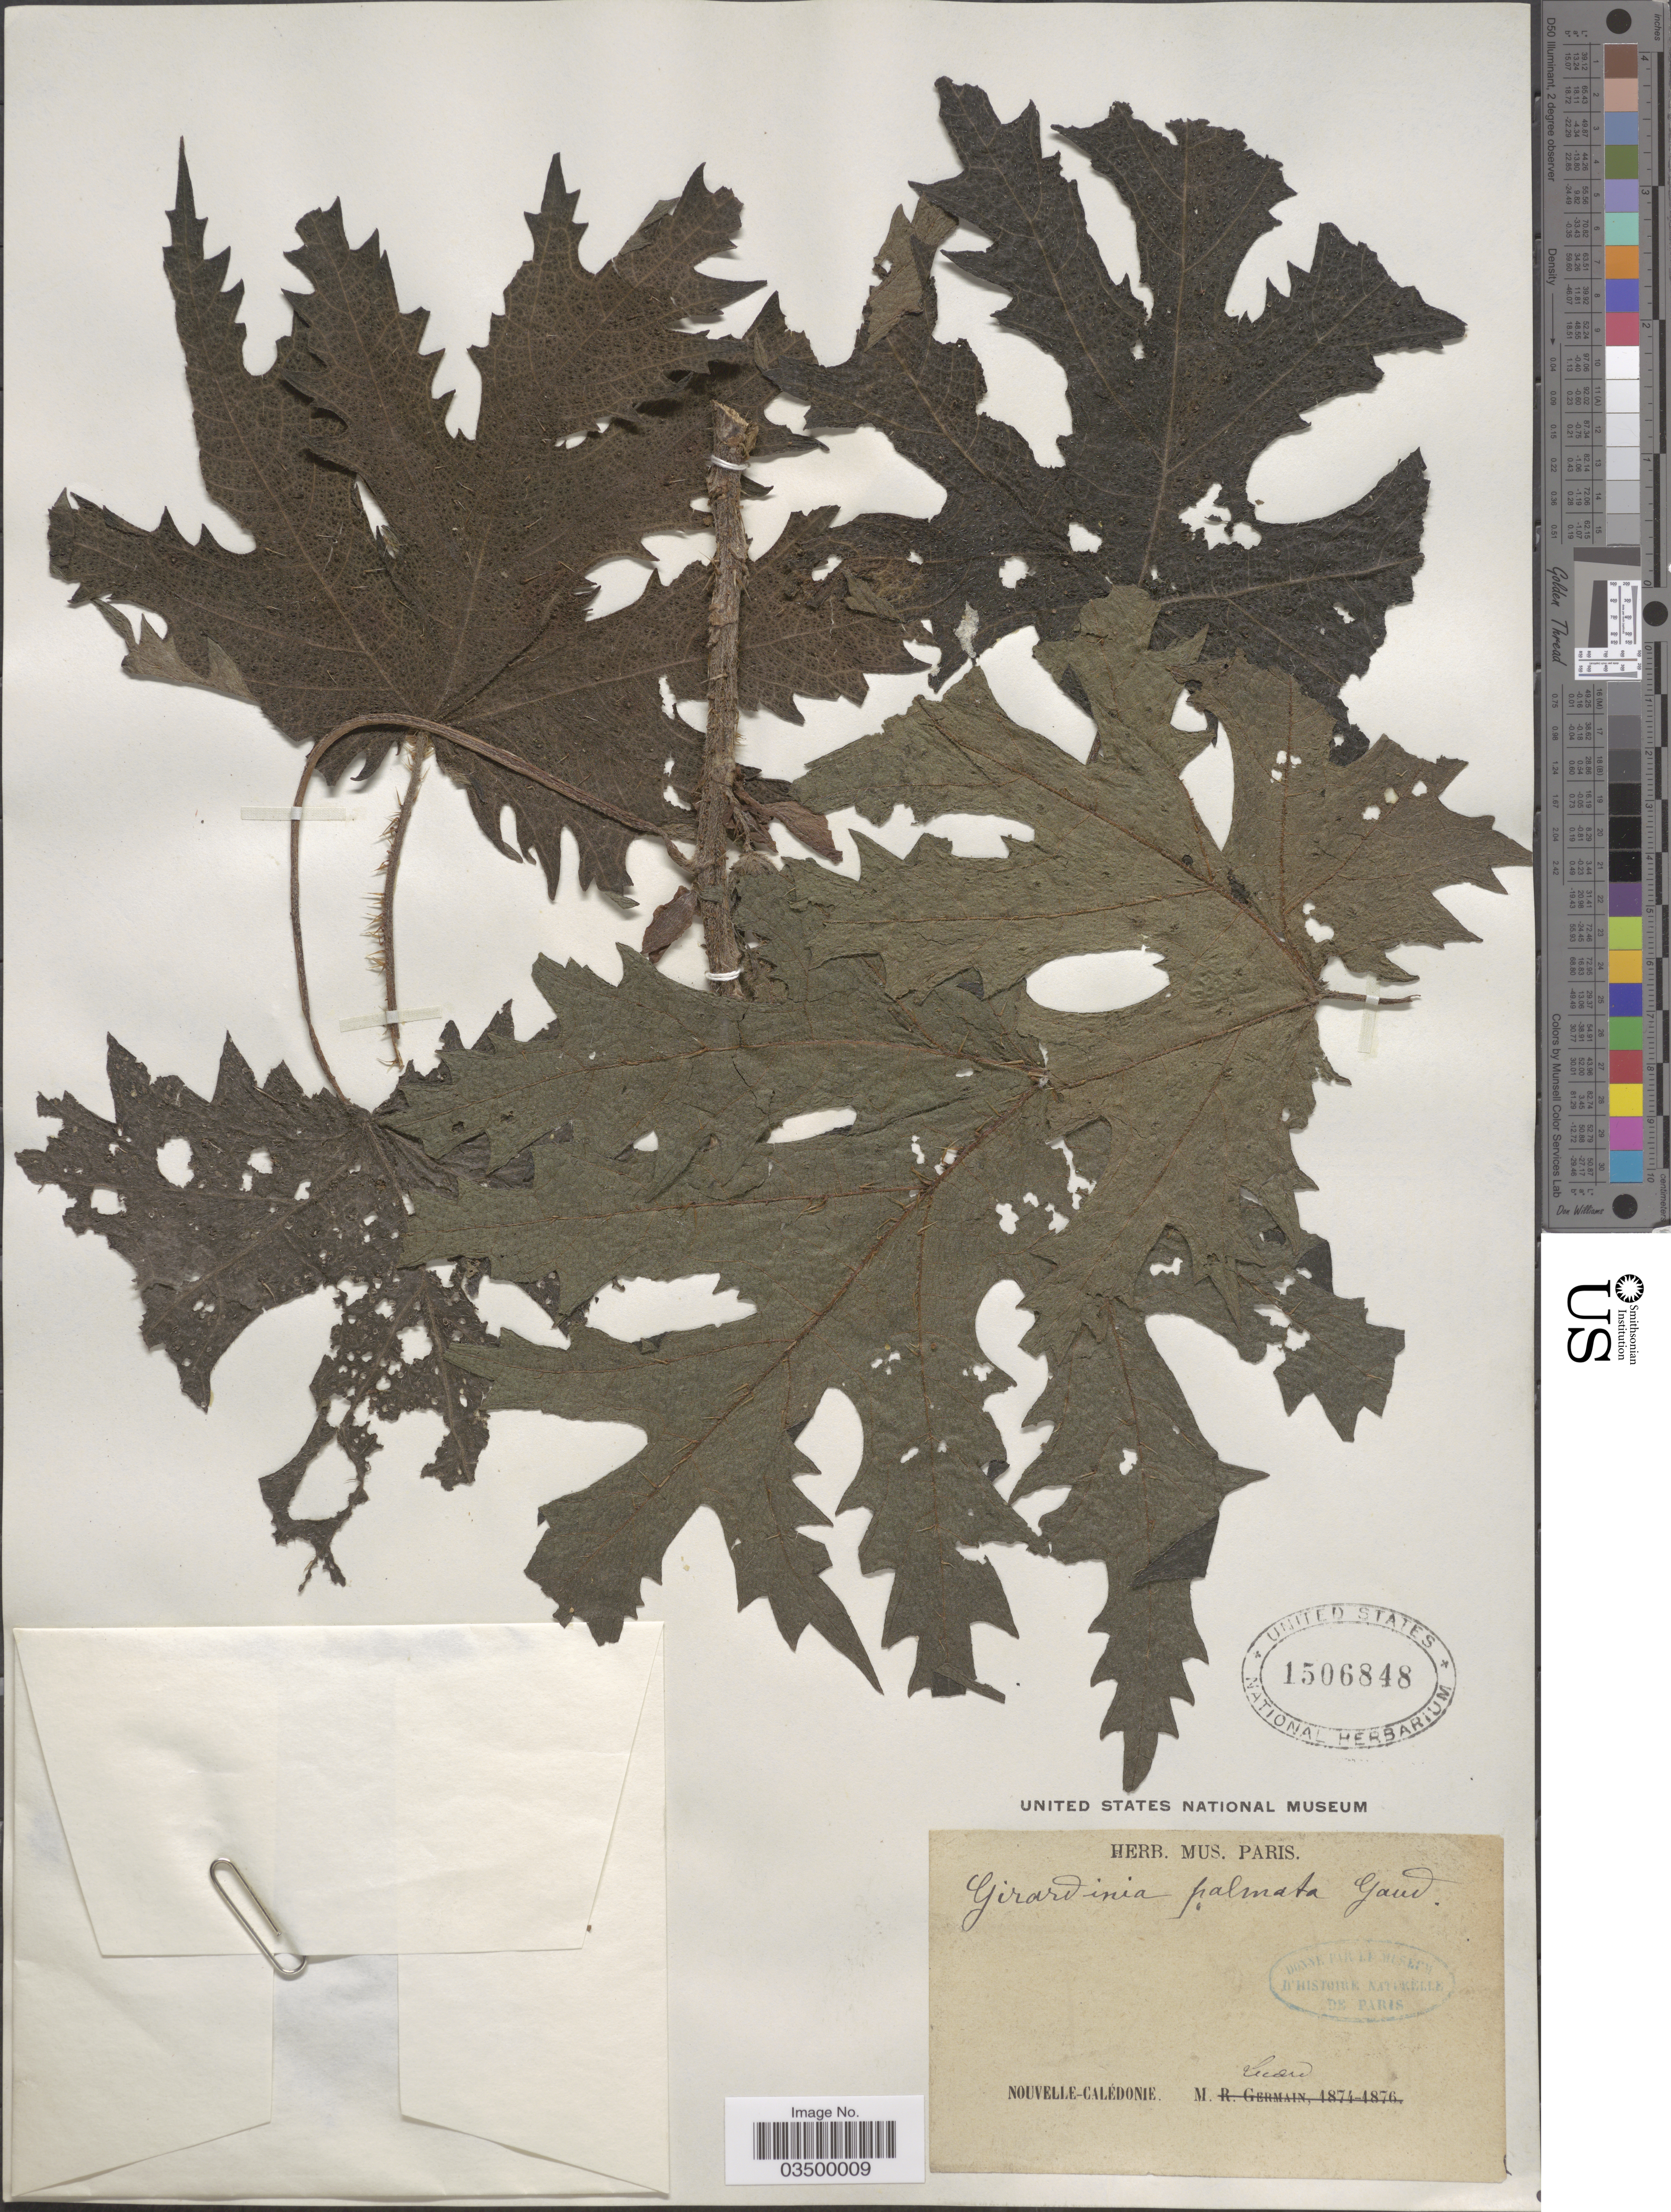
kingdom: Plantae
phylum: Tracheophyta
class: Magnoliopsida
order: Rosales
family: Urticaceae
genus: Girardinia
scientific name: Girardinia diversifolia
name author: (Link) Friis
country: New Caledonia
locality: Nouvelle-Calédonie.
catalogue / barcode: US 1506848